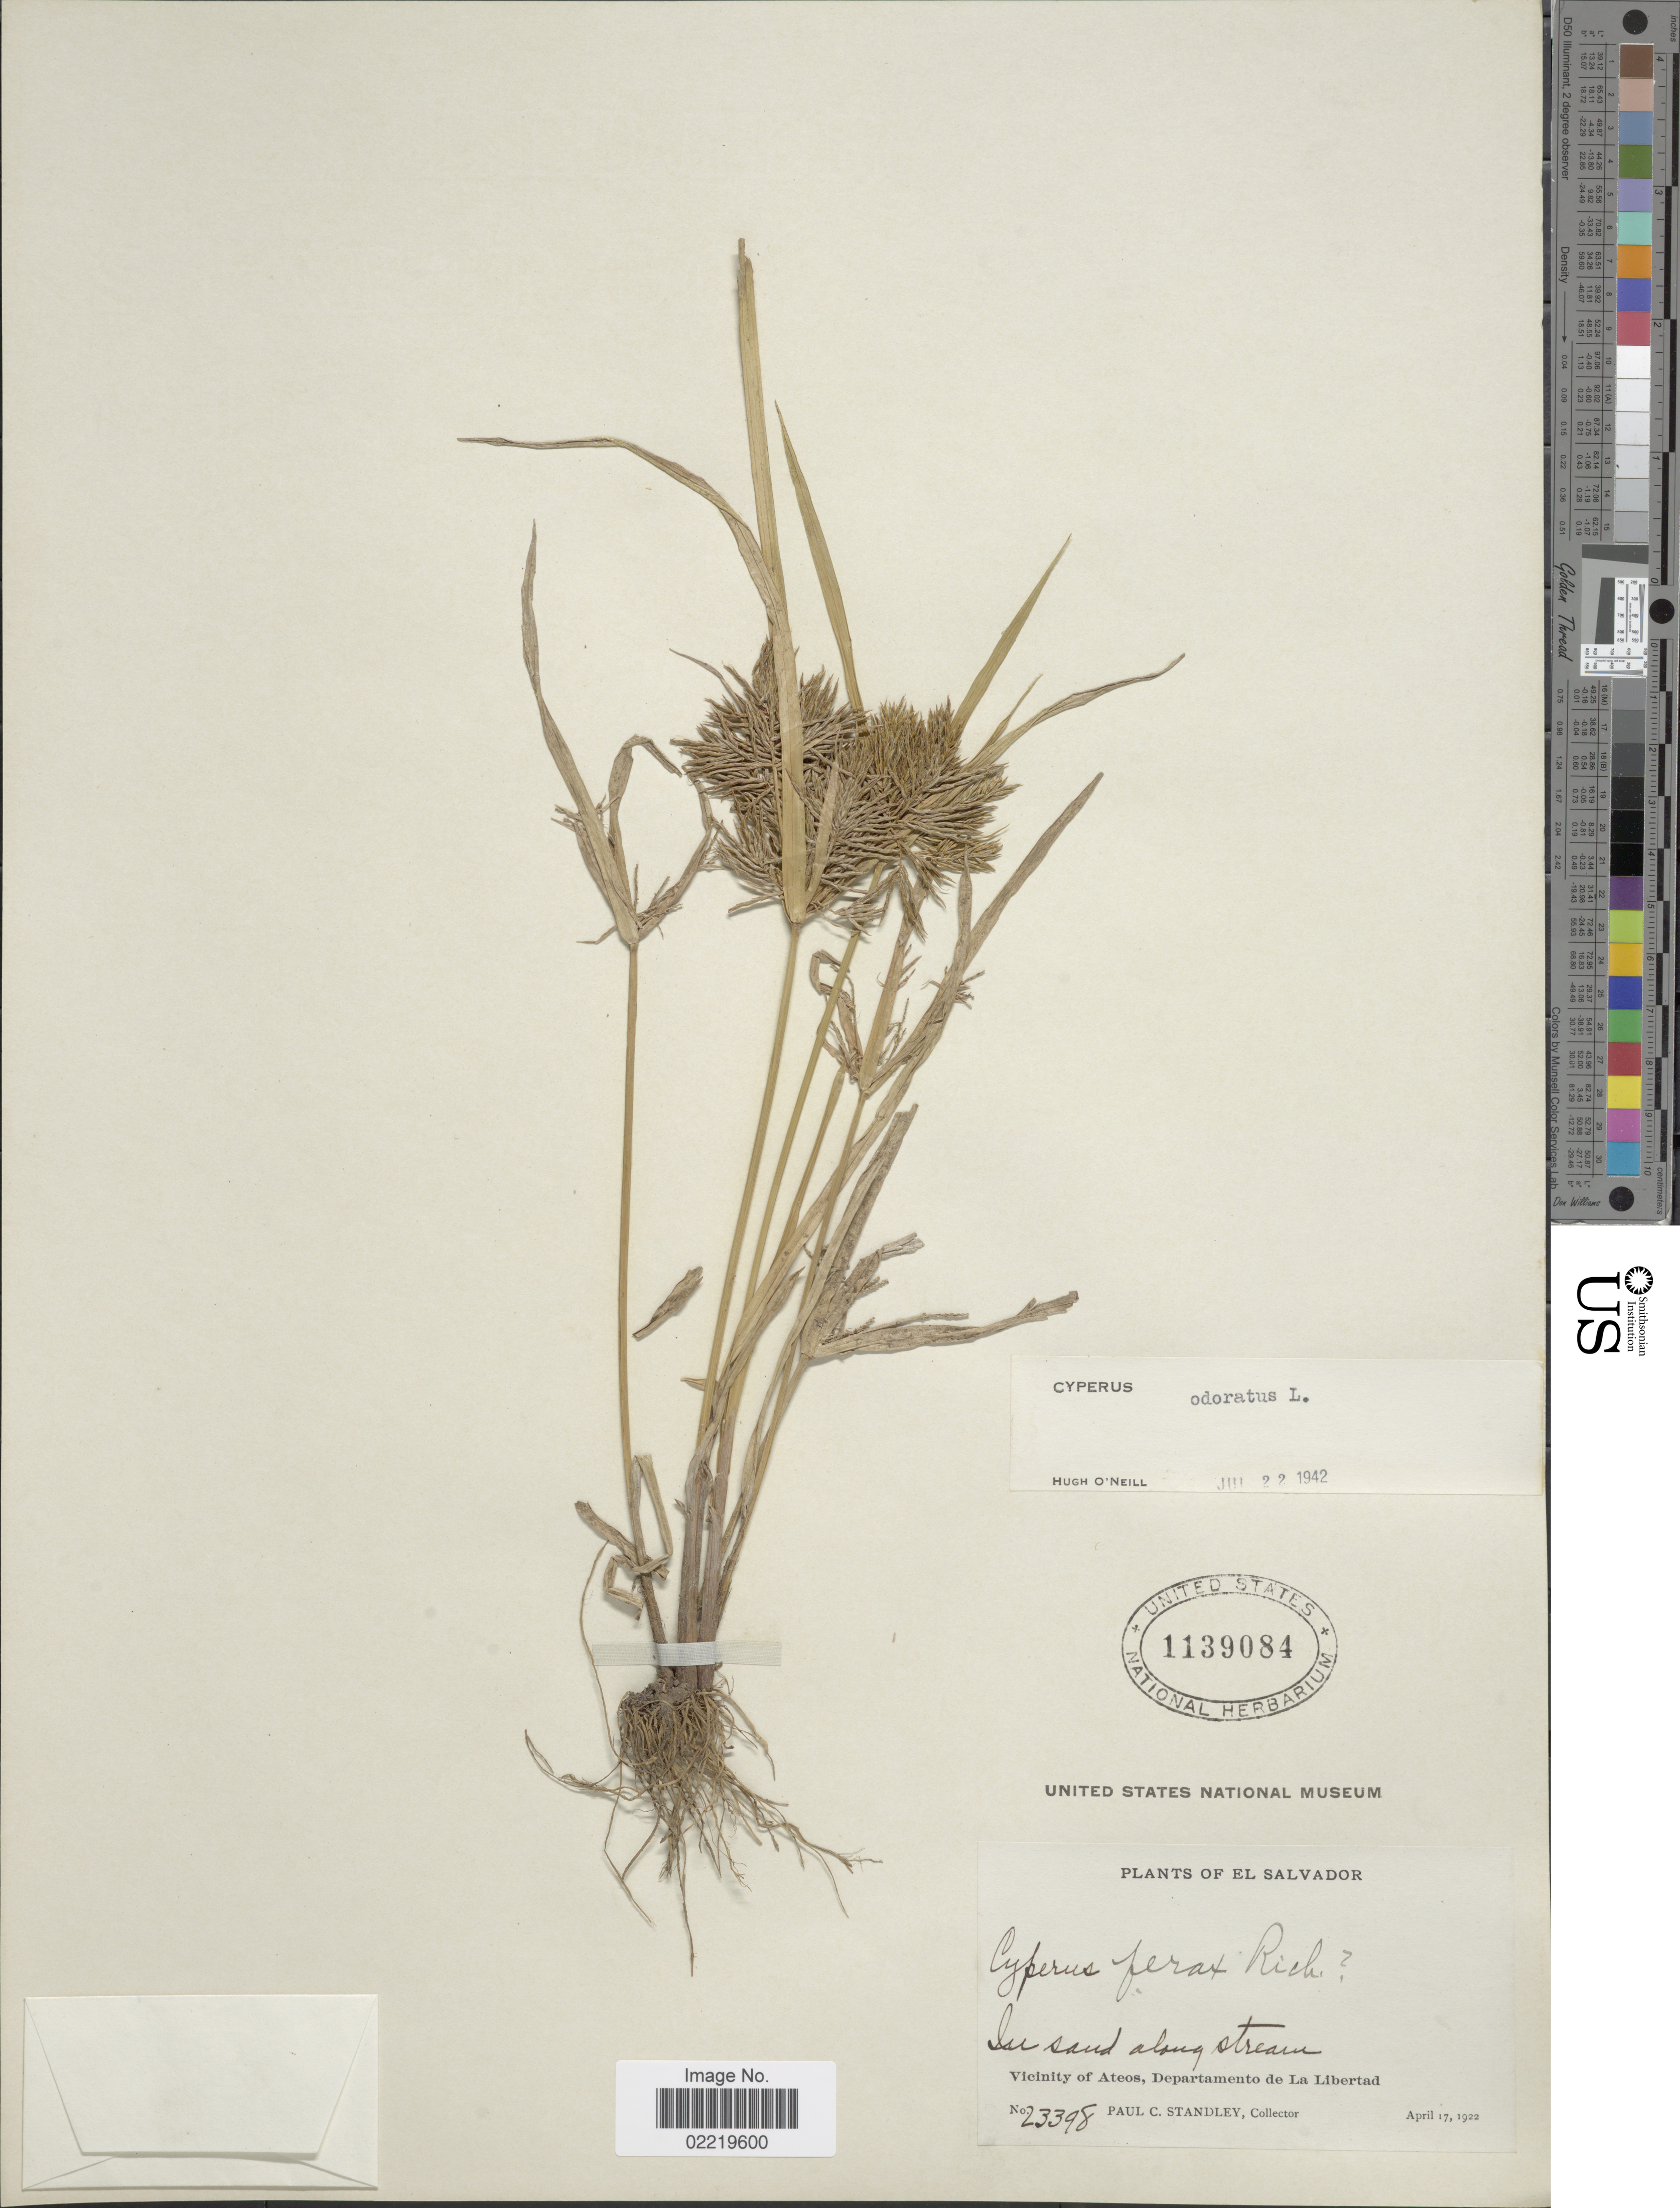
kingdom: Plantae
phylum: Tracheophyta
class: Liliopsida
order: Poales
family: Cyperaceae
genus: Cyperus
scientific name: Cyperus odoratus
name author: L.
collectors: P. C. Standley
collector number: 23398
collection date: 1922-04-17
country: El Salvador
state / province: La Libertad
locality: In sand along stream, Vicinity of Ateos.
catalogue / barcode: US 1139084